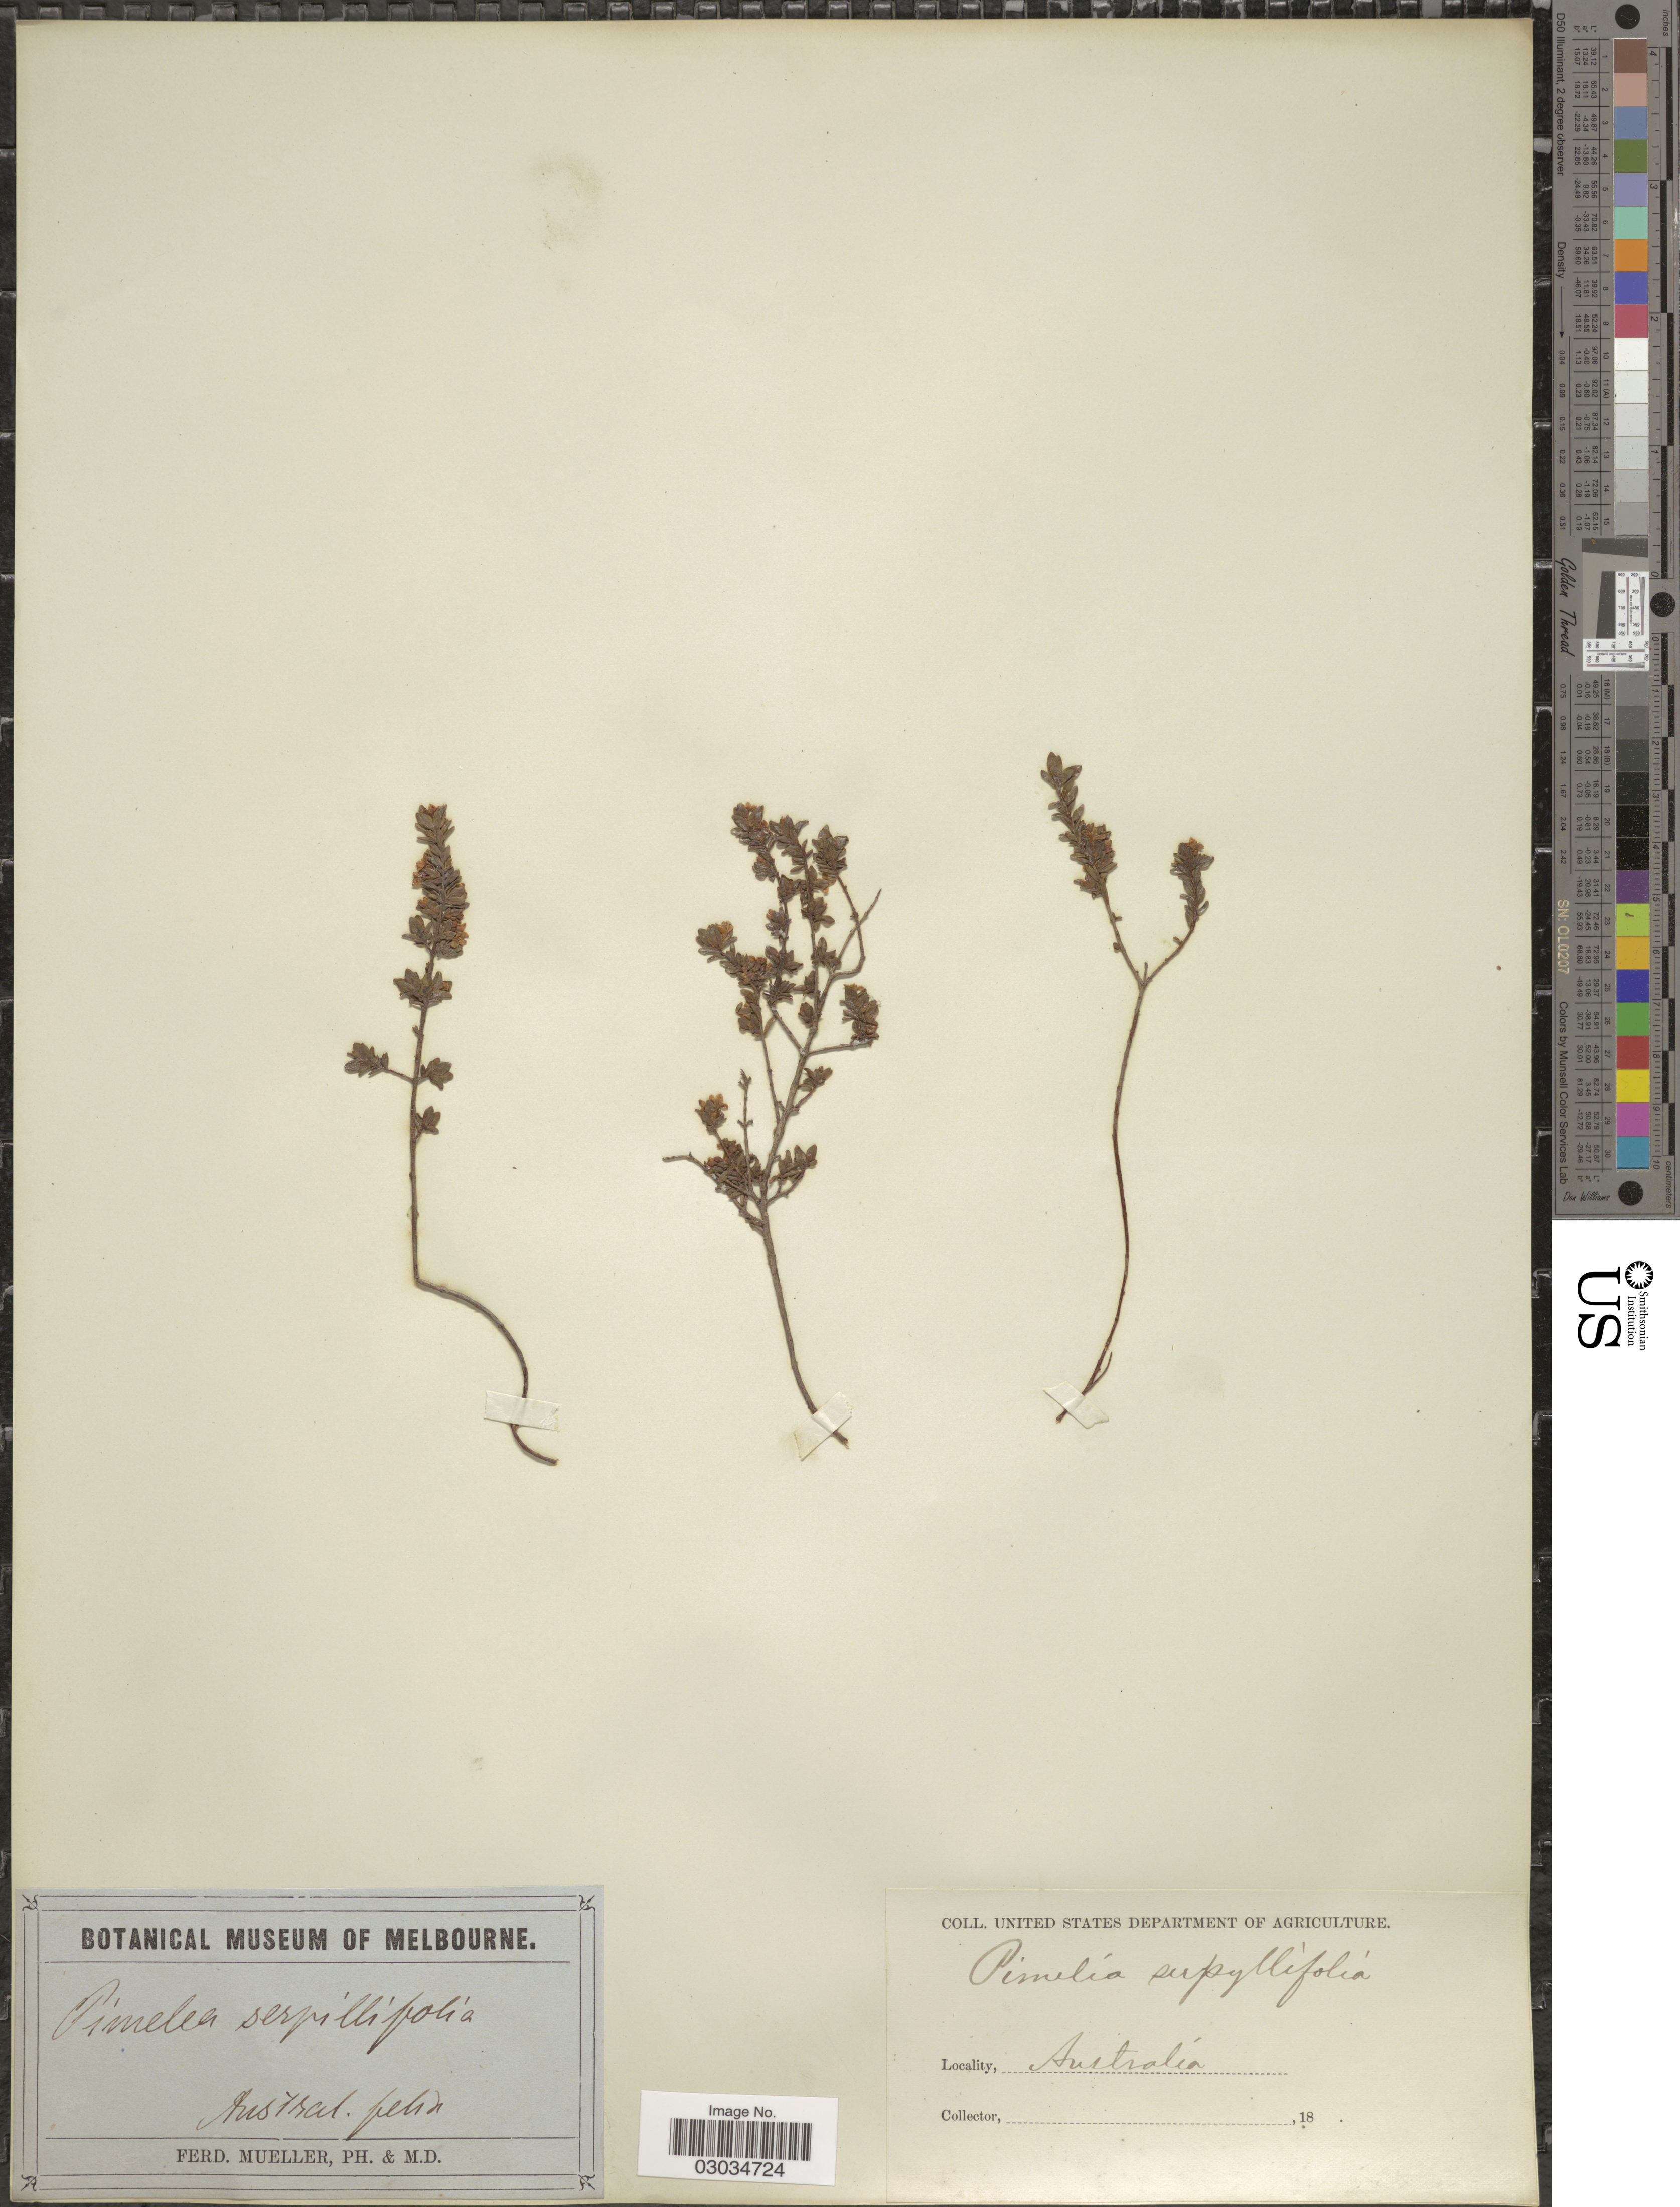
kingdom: Plantae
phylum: Tracheophyta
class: Magnoliopsida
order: Malvales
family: Thymelaeaceae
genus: Pimelea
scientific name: Pimelea serpyllifolia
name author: R. Br.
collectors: F. Mueller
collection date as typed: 18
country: Australia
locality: Austral. Felix.